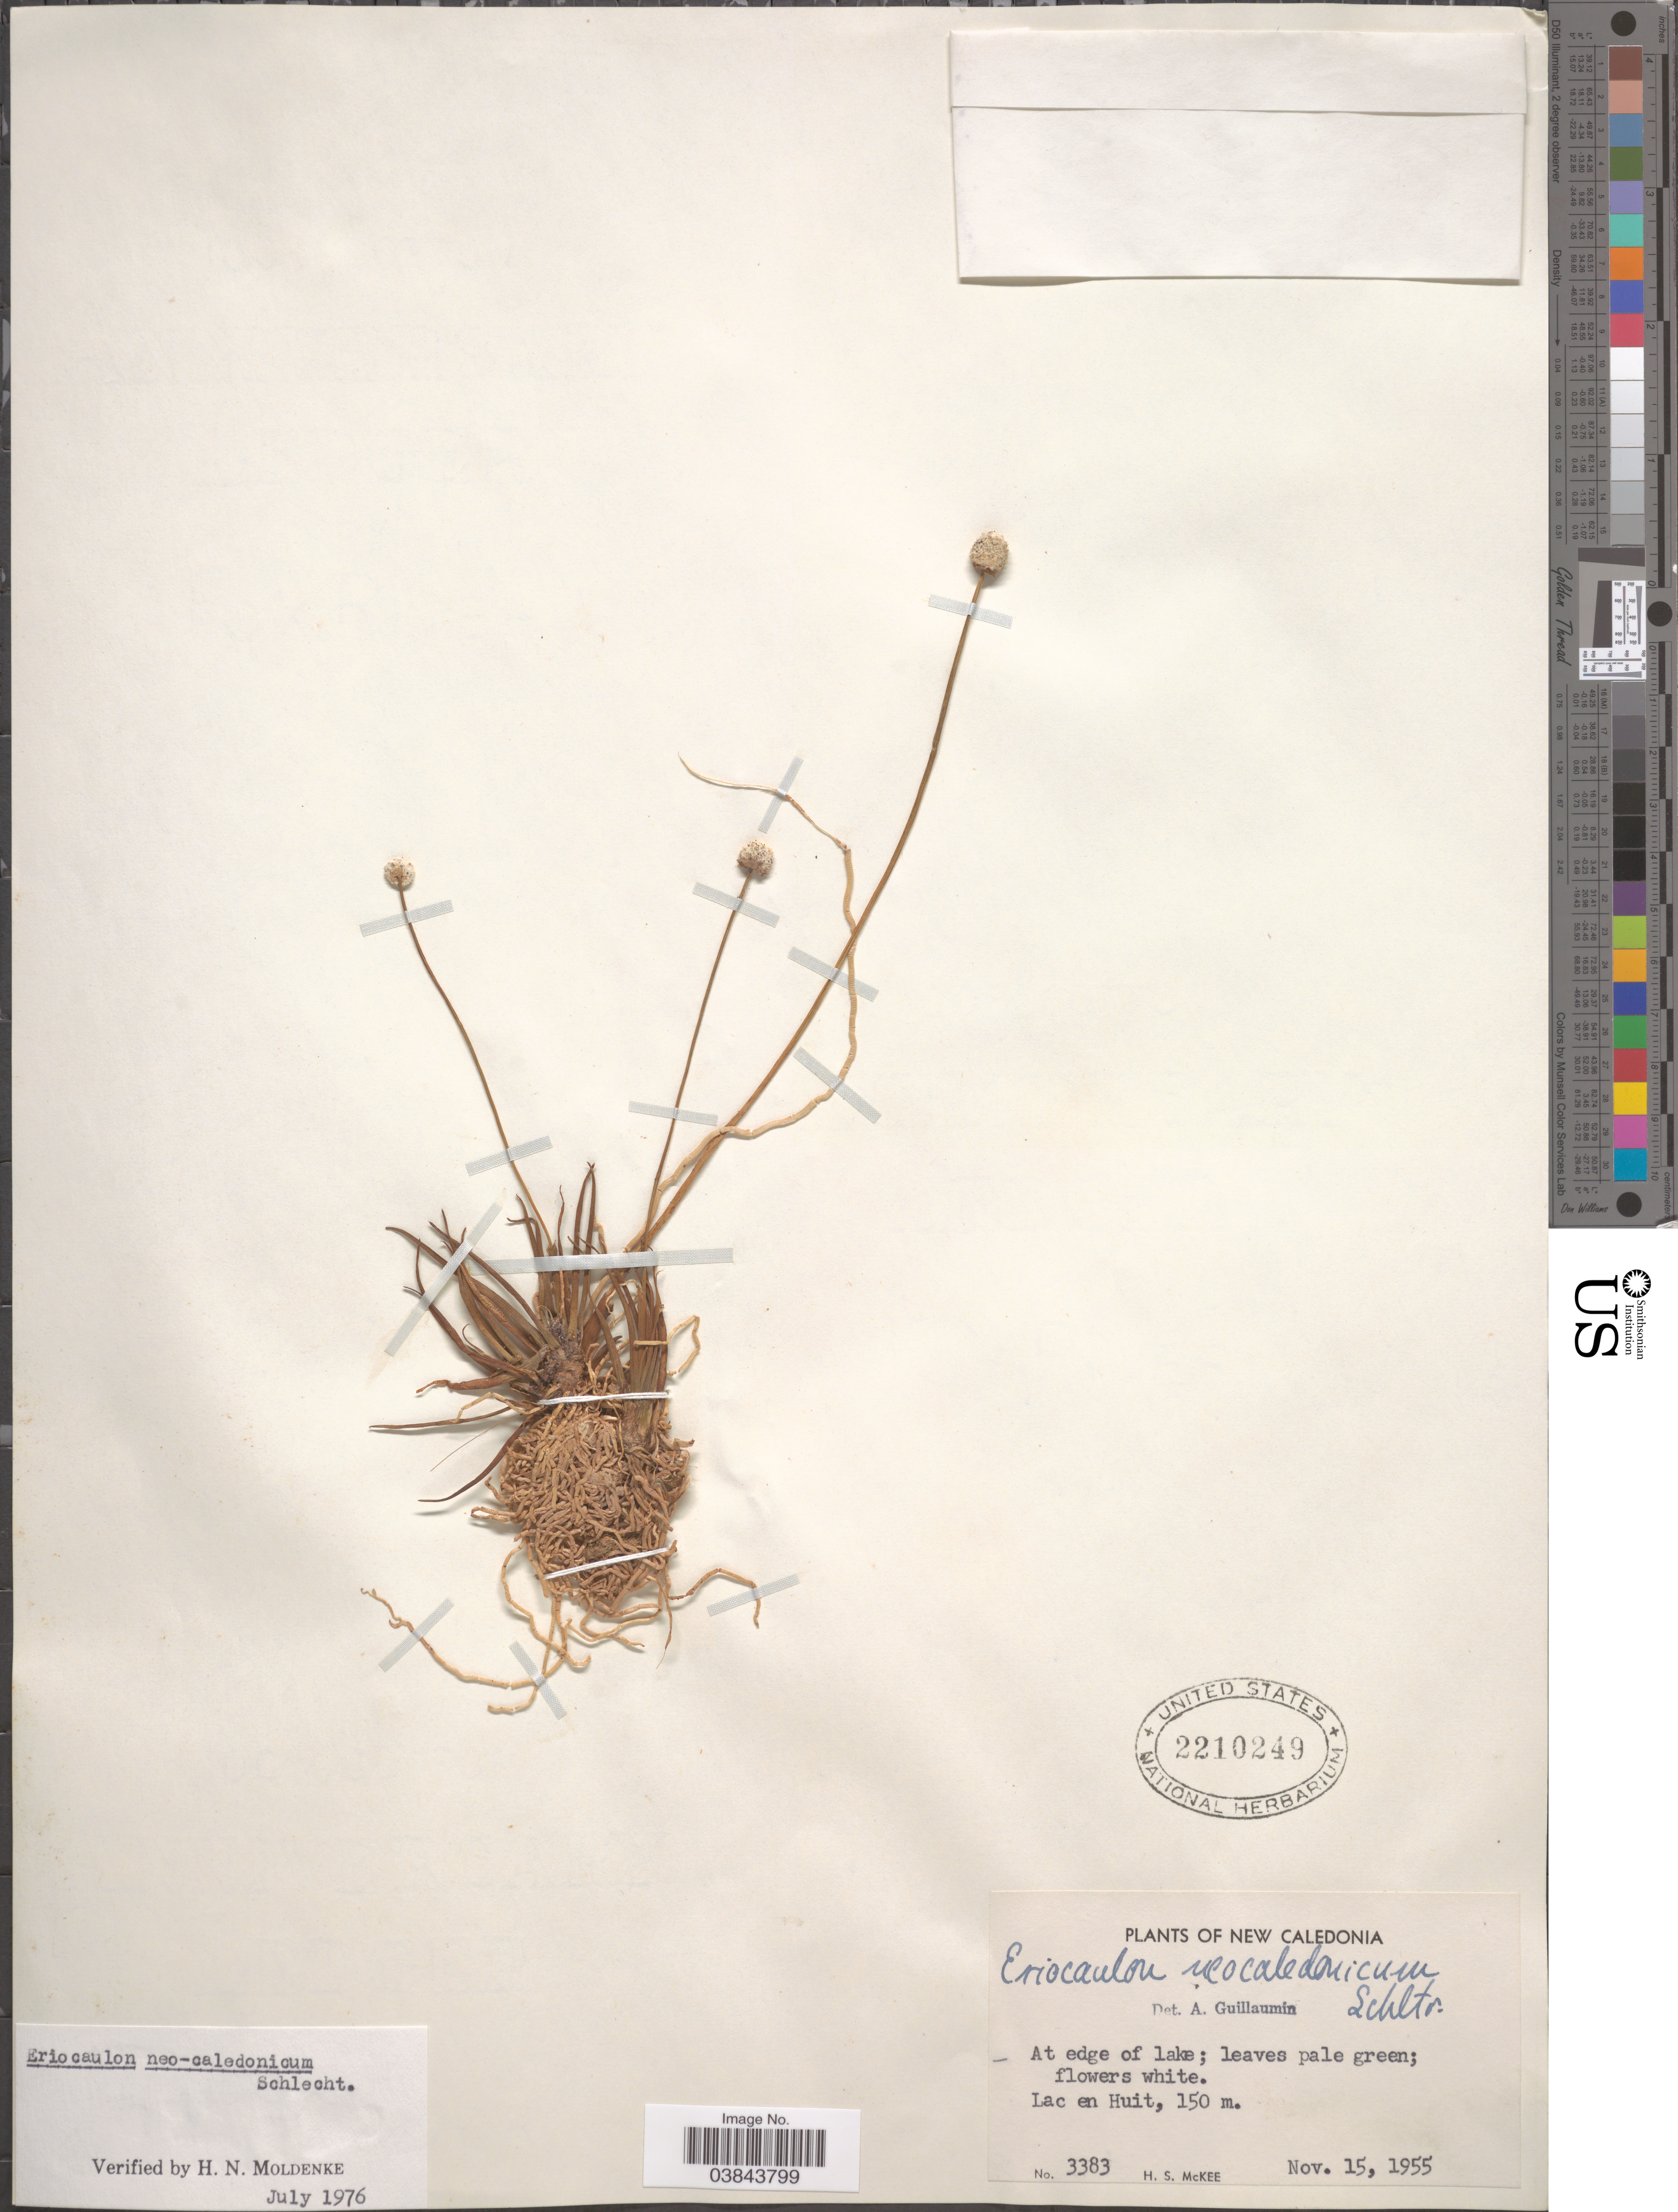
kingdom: Plantae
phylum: Tracheophyta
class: Liliopsida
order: Poales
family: Eriocaulaceae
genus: Eriocaulon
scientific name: Eriocaulon neocaledonicum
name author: Schltr.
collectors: H. S. McKee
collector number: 3383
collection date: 1955-11-15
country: New Caledonia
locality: At edge of lake. Lac en Huit.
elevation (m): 150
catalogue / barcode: US 2210249